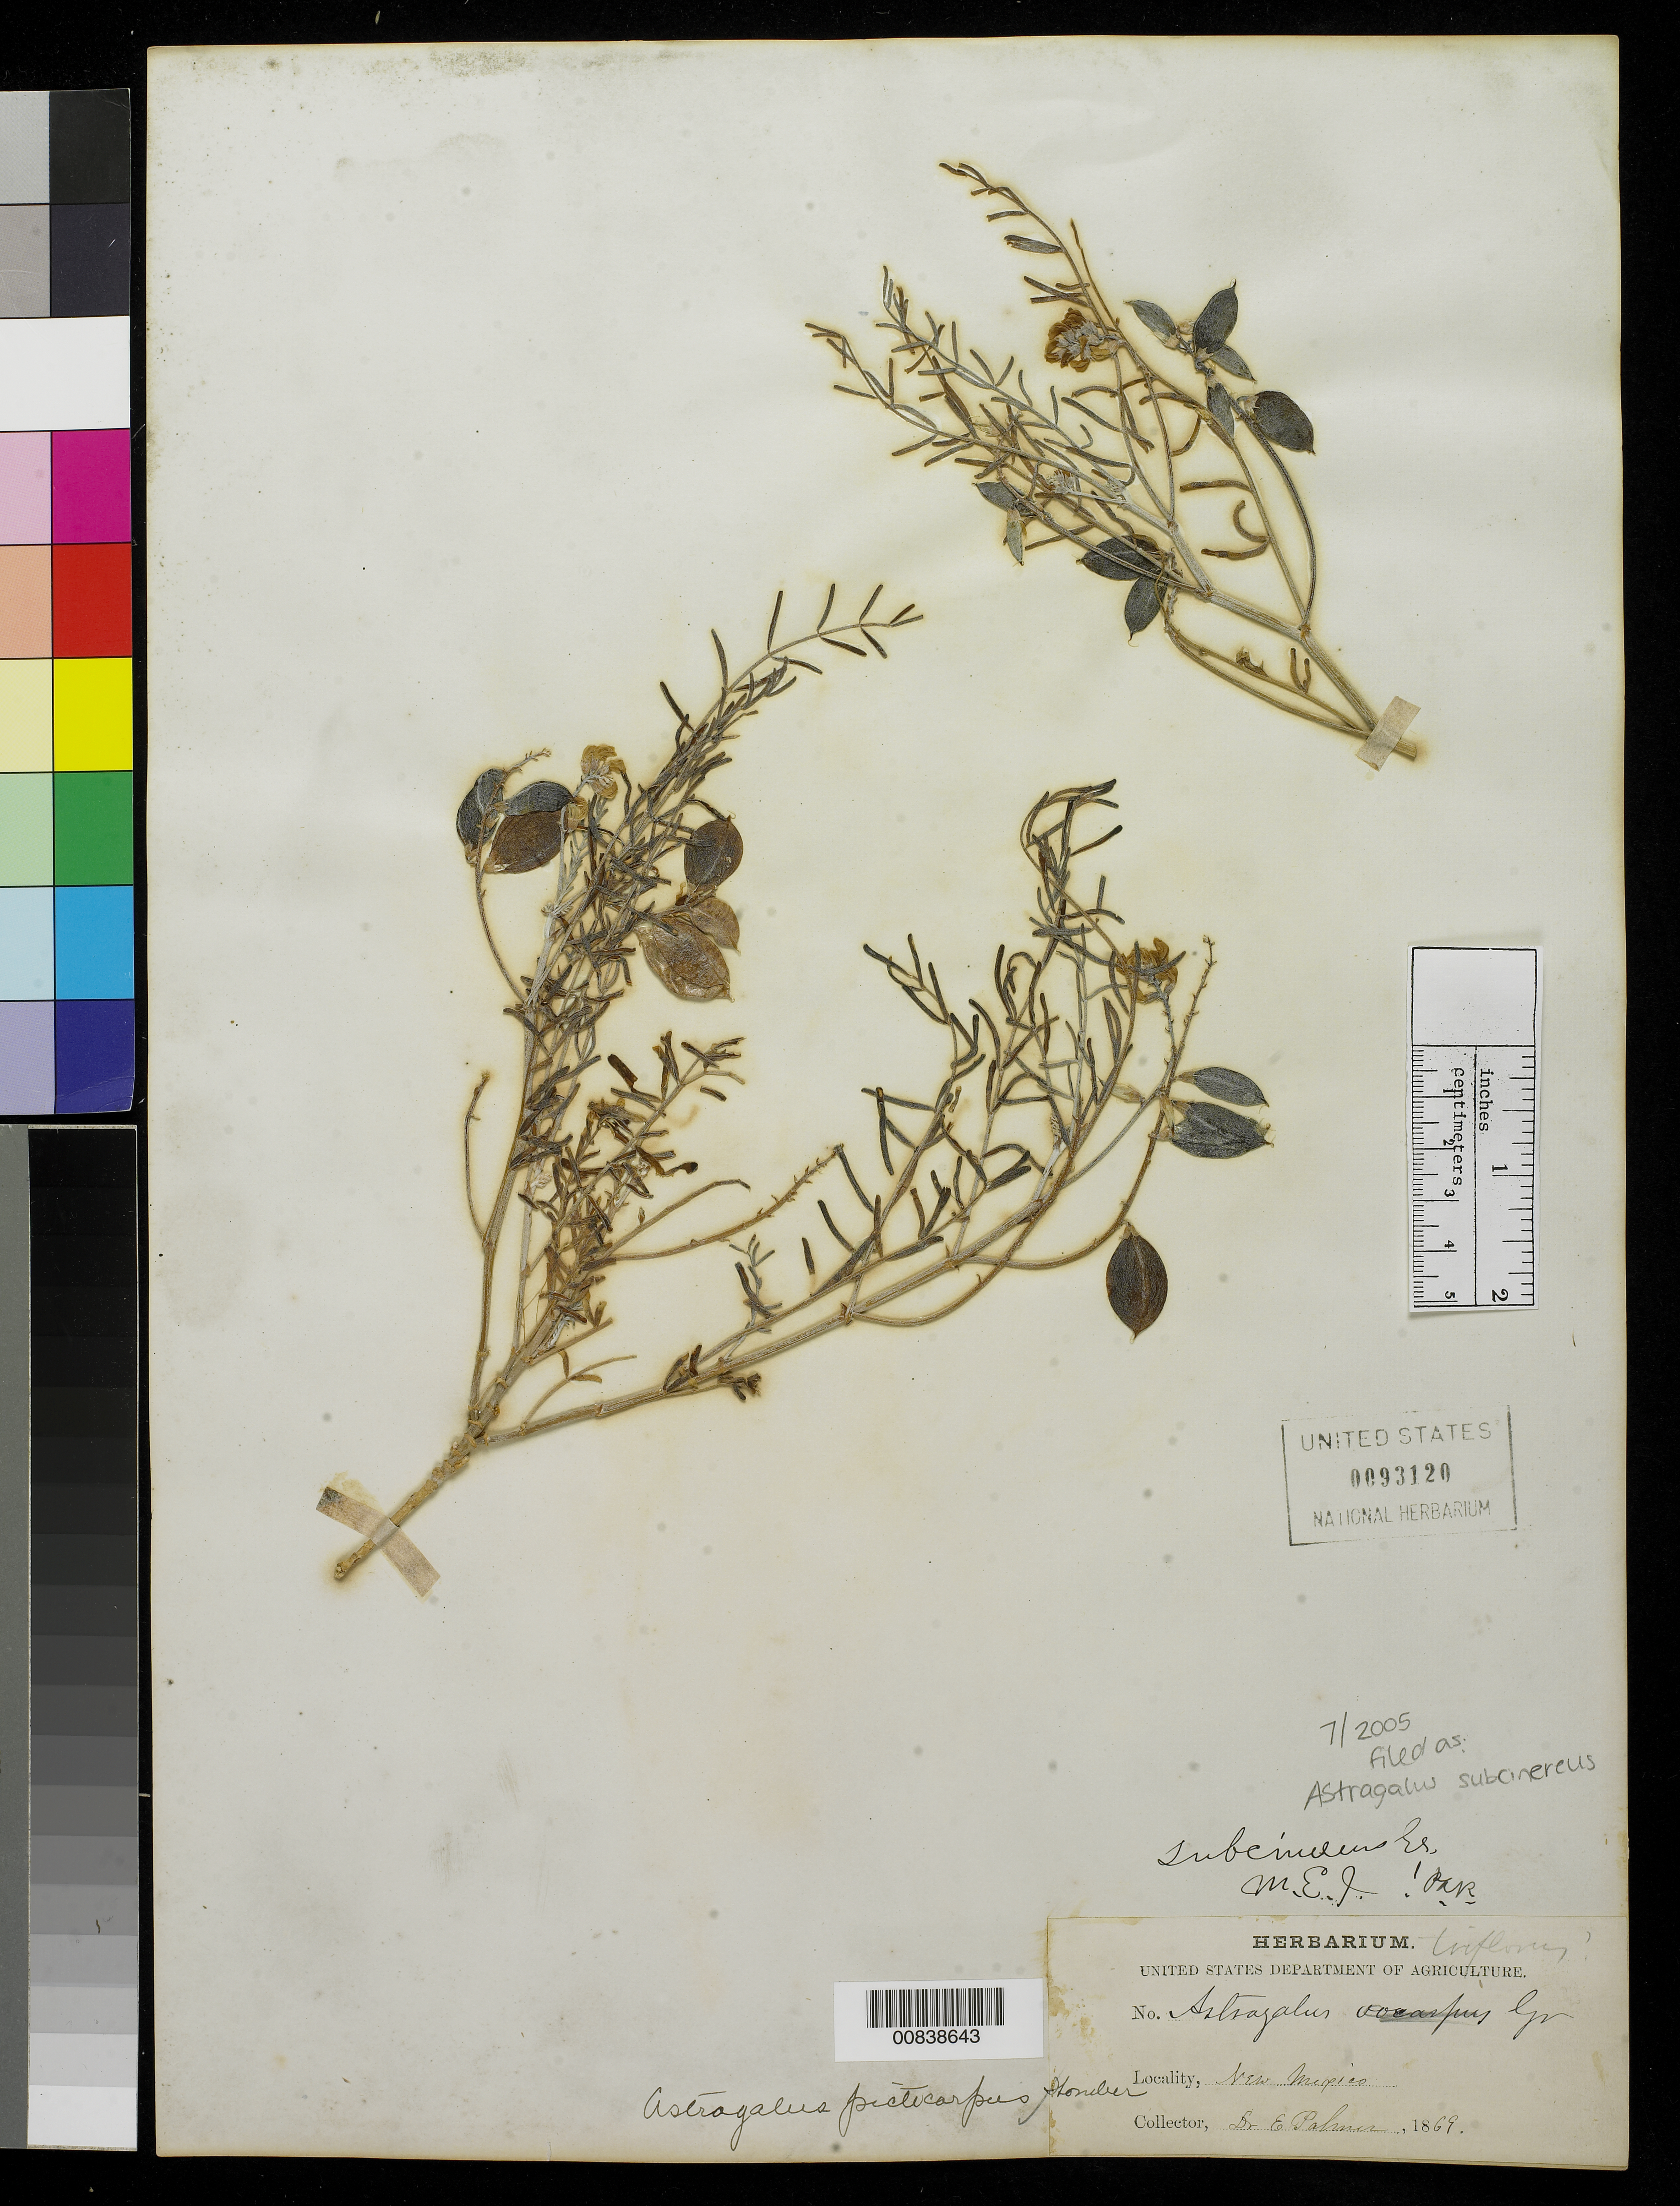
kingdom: Plantae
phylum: Tracheophyta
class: Magnoliopsida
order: Fabales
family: Fabaceae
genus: Astragalus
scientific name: Astragalus subcinereus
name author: A. Gray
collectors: E. Palmer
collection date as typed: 1869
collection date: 1869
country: United States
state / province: New Mexico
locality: New Mexico.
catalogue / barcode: US 93120